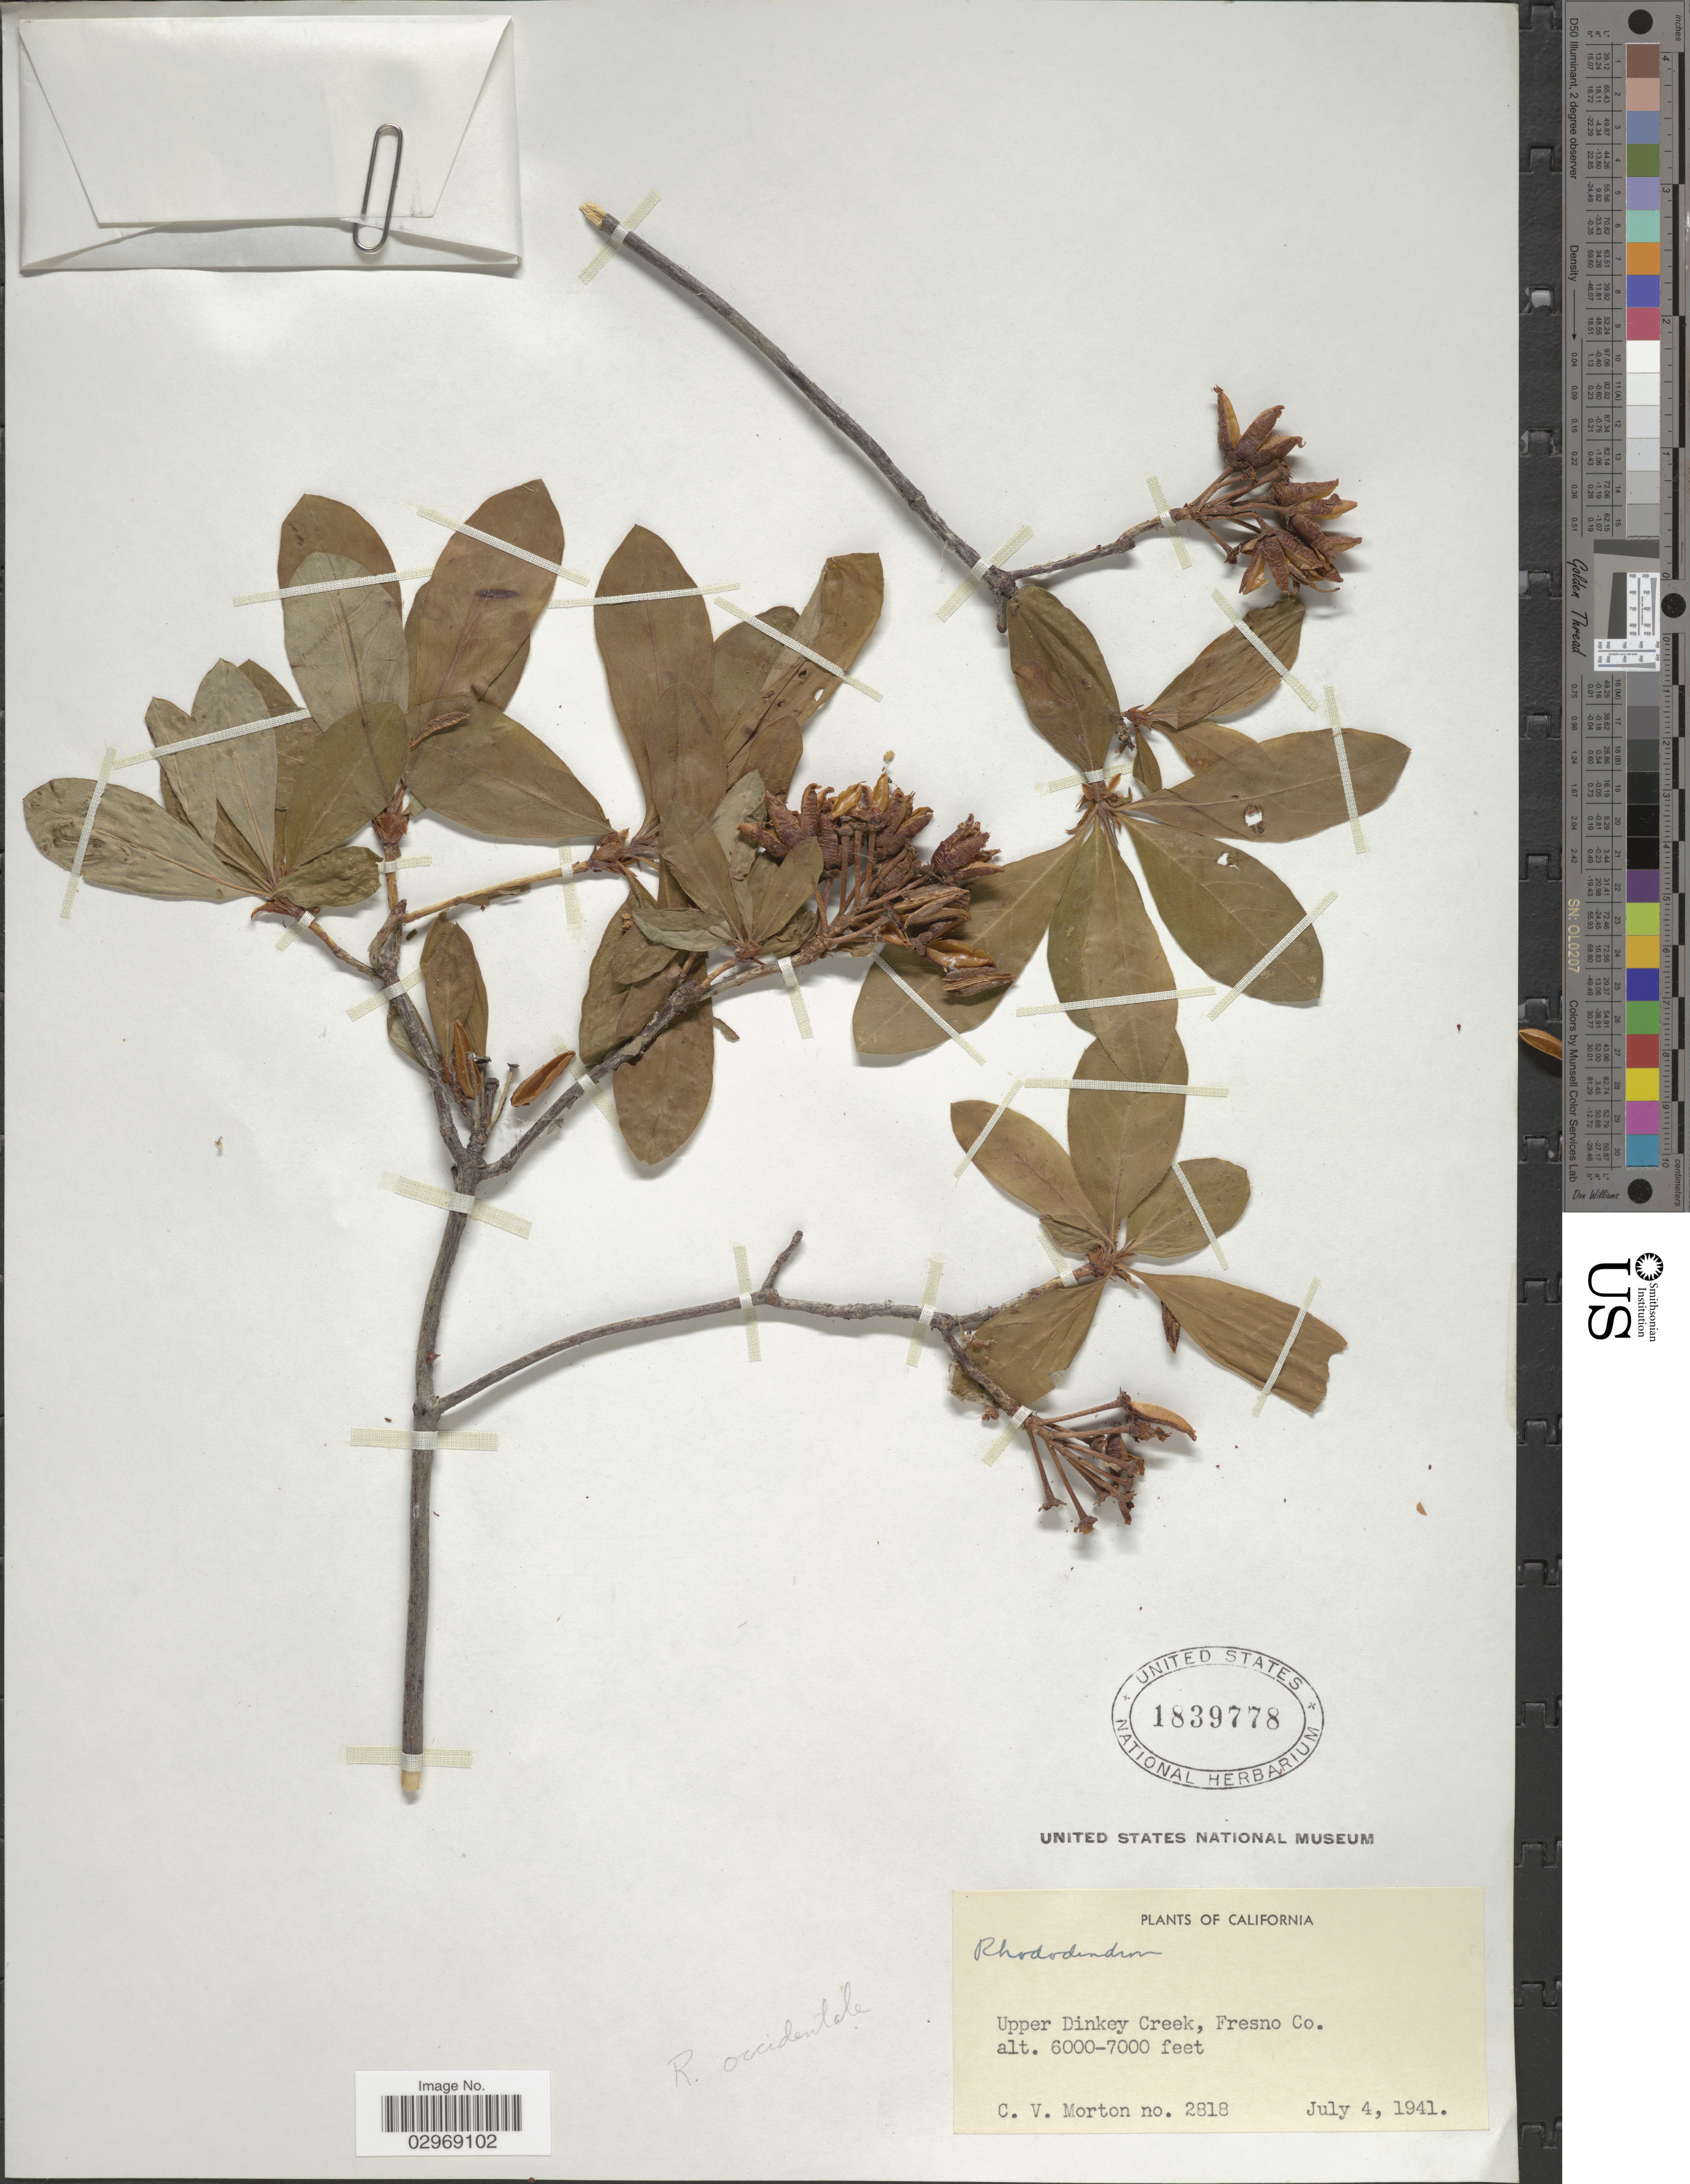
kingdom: Plantae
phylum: Tracheophyta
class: Magnoliopsida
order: Ericales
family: Ericaceae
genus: Rhododendron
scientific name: Rhododendron occidentale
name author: (Torr. & A. Gray) A. Gray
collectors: C. V. Morton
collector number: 2818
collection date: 1941-07-04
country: United States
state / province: California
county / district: Fresno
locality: Upper Dinkey Creek, Fresno Co.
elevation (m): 1829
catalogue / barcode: US 1839778